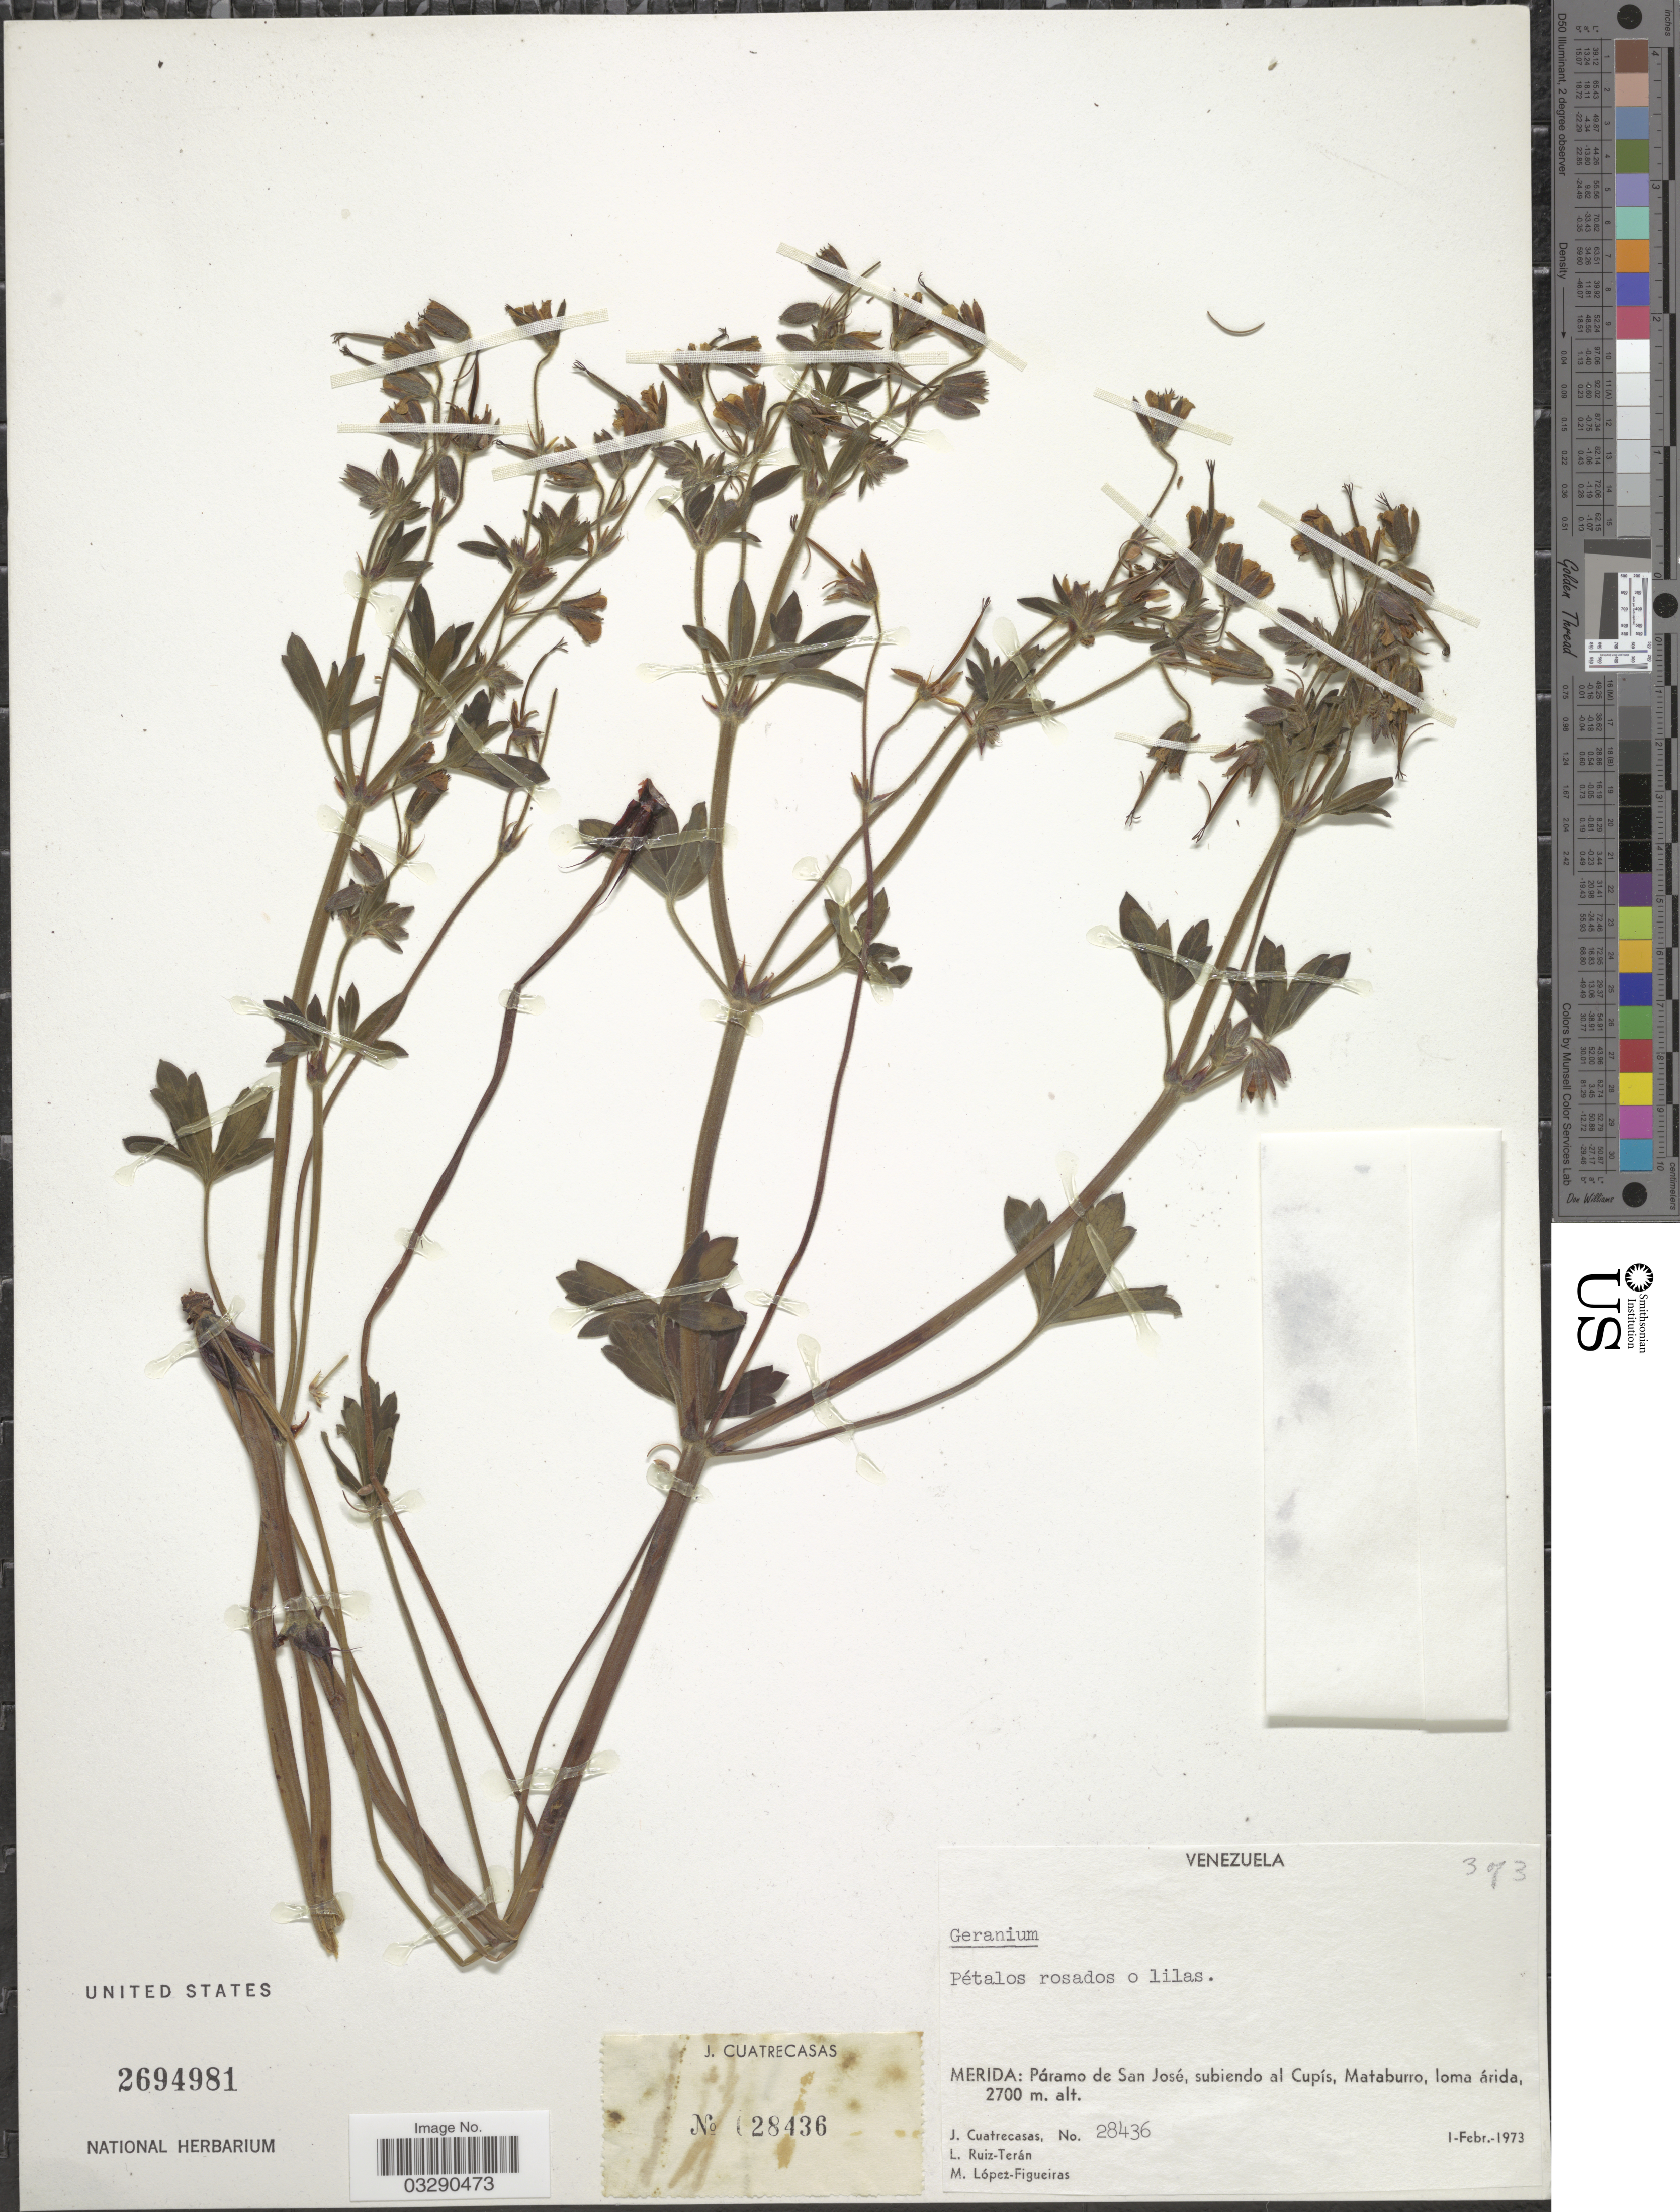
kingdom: Plantae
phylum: Tracheophyta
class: Magnoliopsida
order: Geraniales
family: Geraniaceae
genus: Geranium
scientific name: Geranium sp.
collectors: J. Cuatrecasas, L. E. Ruíz-Terán & M. López Figueiras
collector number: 28436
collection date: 1973-02-01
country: Venezuela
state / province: Mérida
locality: Páramo de San José, subiendo al Cupís, Mataburro.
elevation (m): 2700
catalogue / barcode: US 2694981